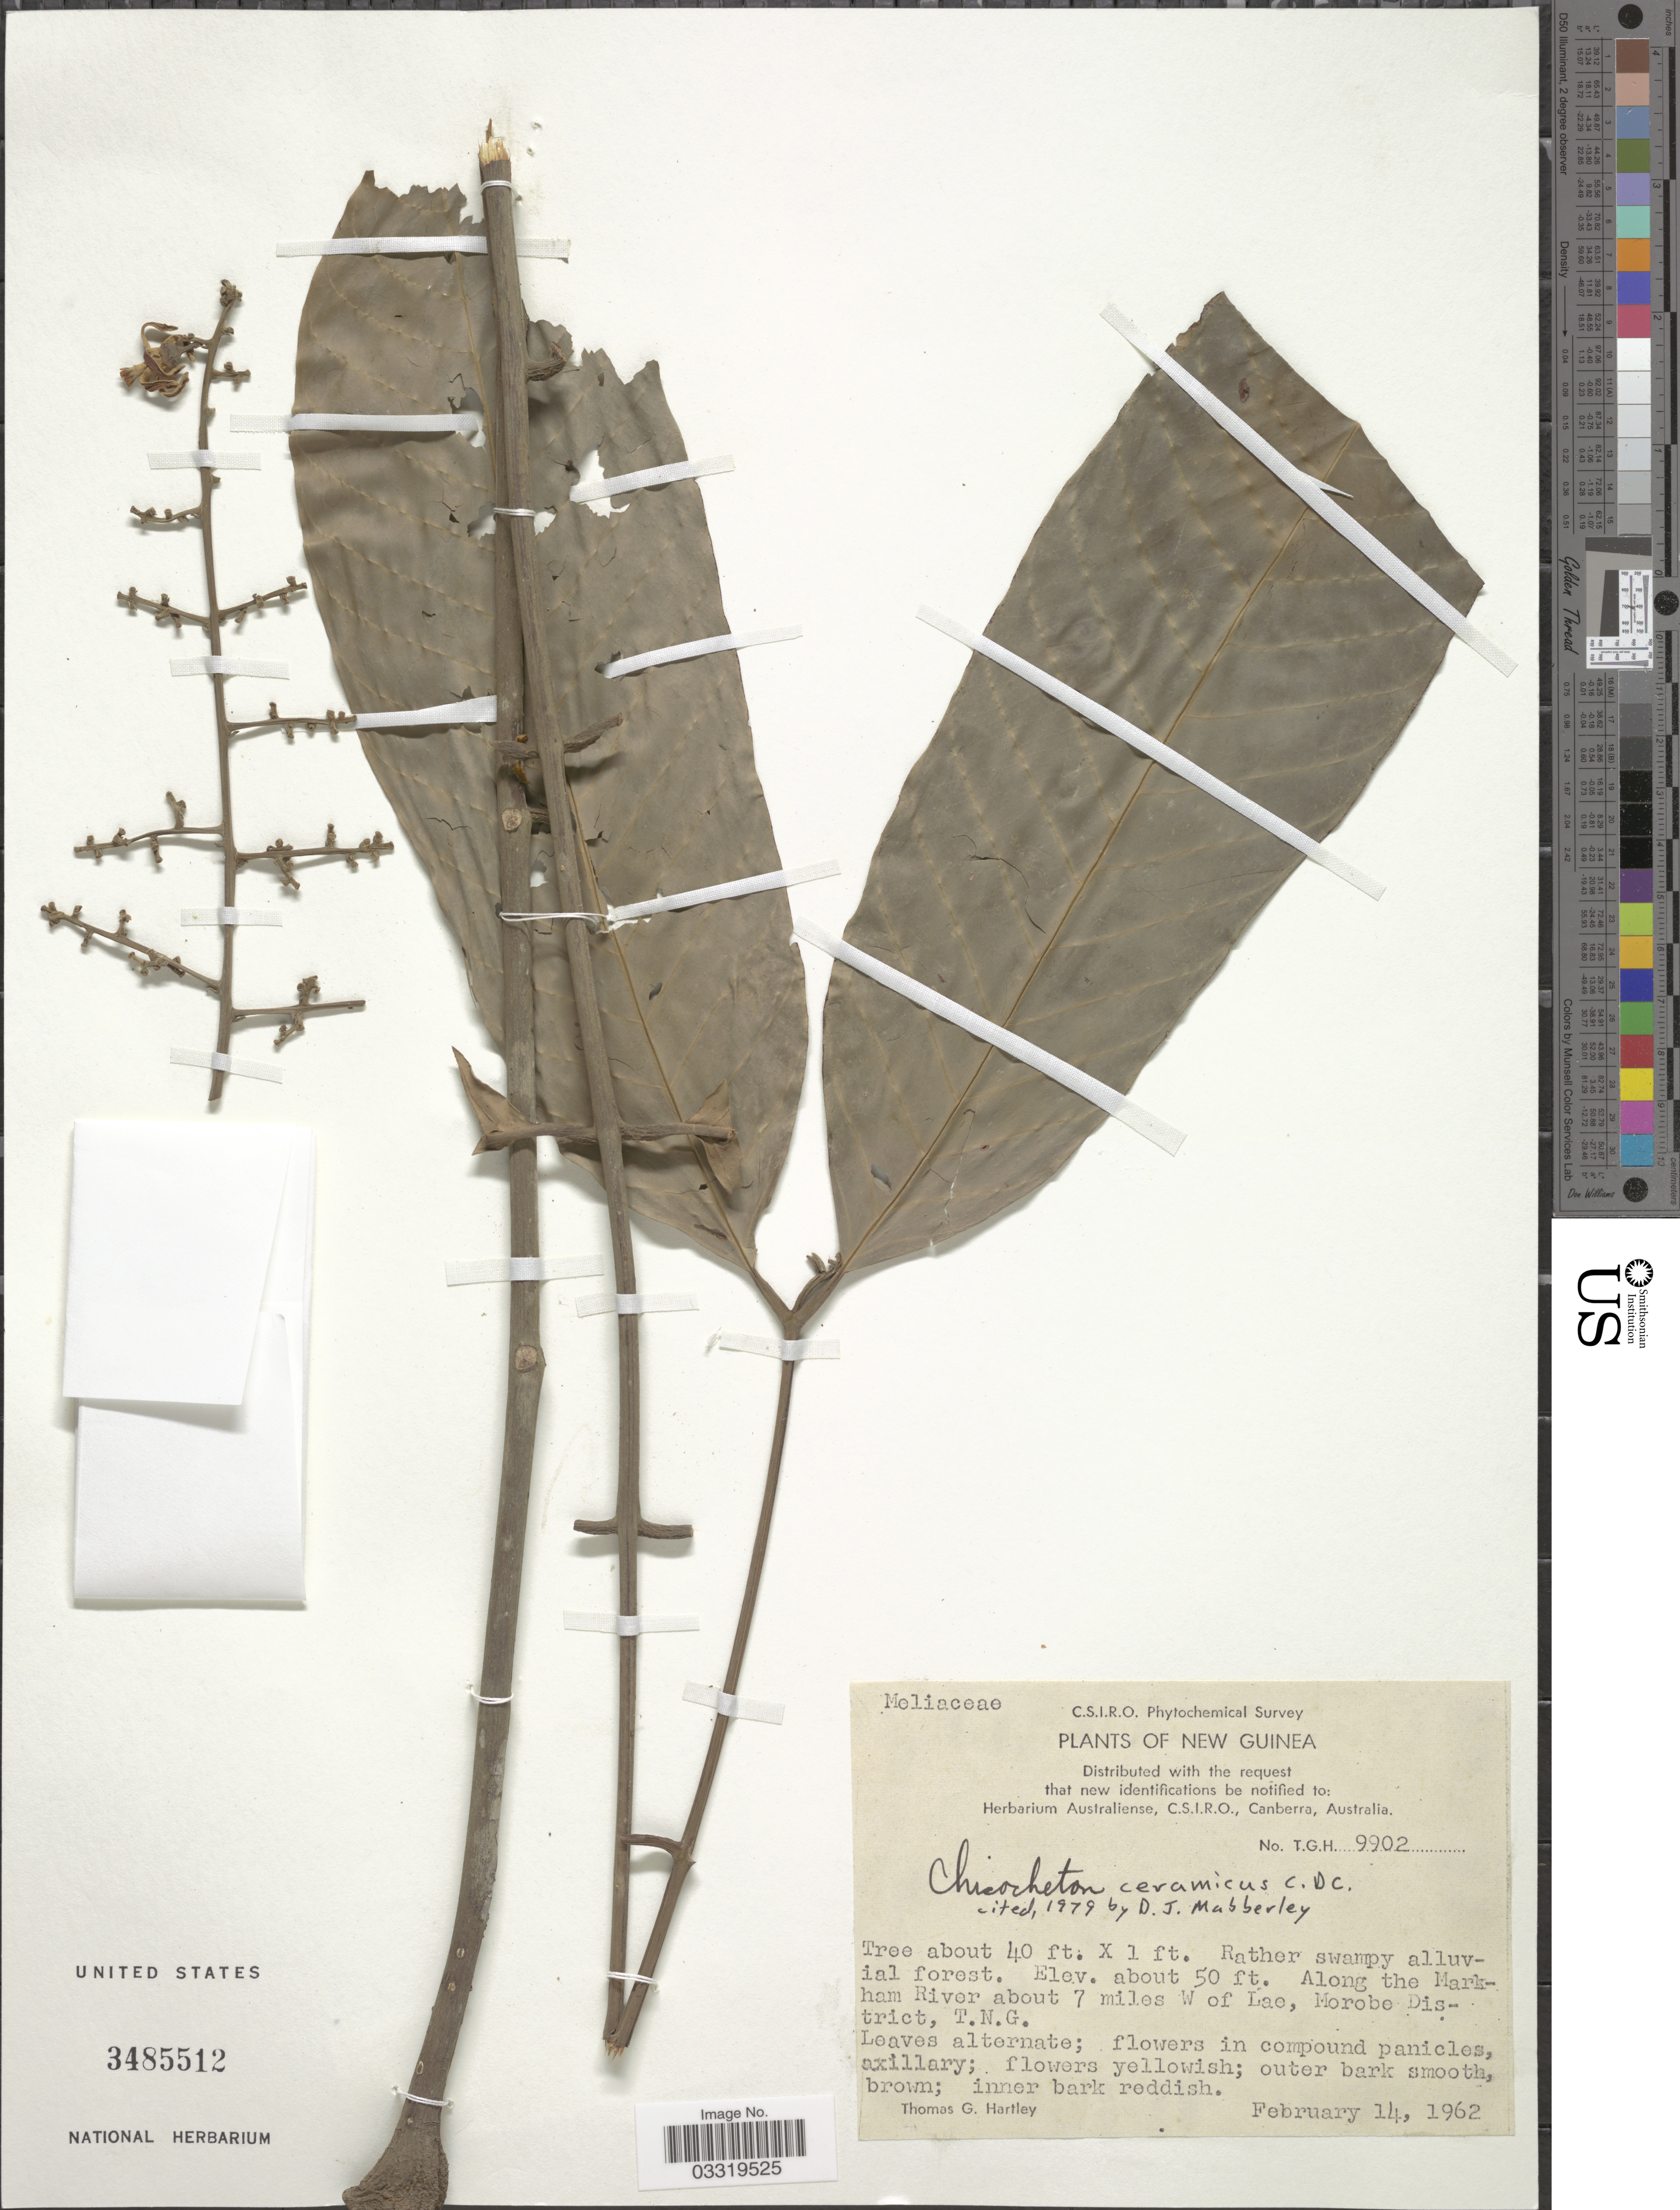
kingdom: Plantae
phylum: Tracheophyta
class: Magnoliopsida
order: Sapindales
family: Meliaceae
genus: Chisocheton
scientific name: Chisocheton ceramicus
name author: (Miq.) C. DC.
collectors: T. G. Hartley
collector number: TGH9902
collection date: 1962-02-14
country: Papua New Guinea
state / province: Morobe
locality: New Guinea, Along the Markham River about 7 miles W of Lae, Morobe District, T.N.G.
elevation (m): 15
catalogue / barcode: US 3485512